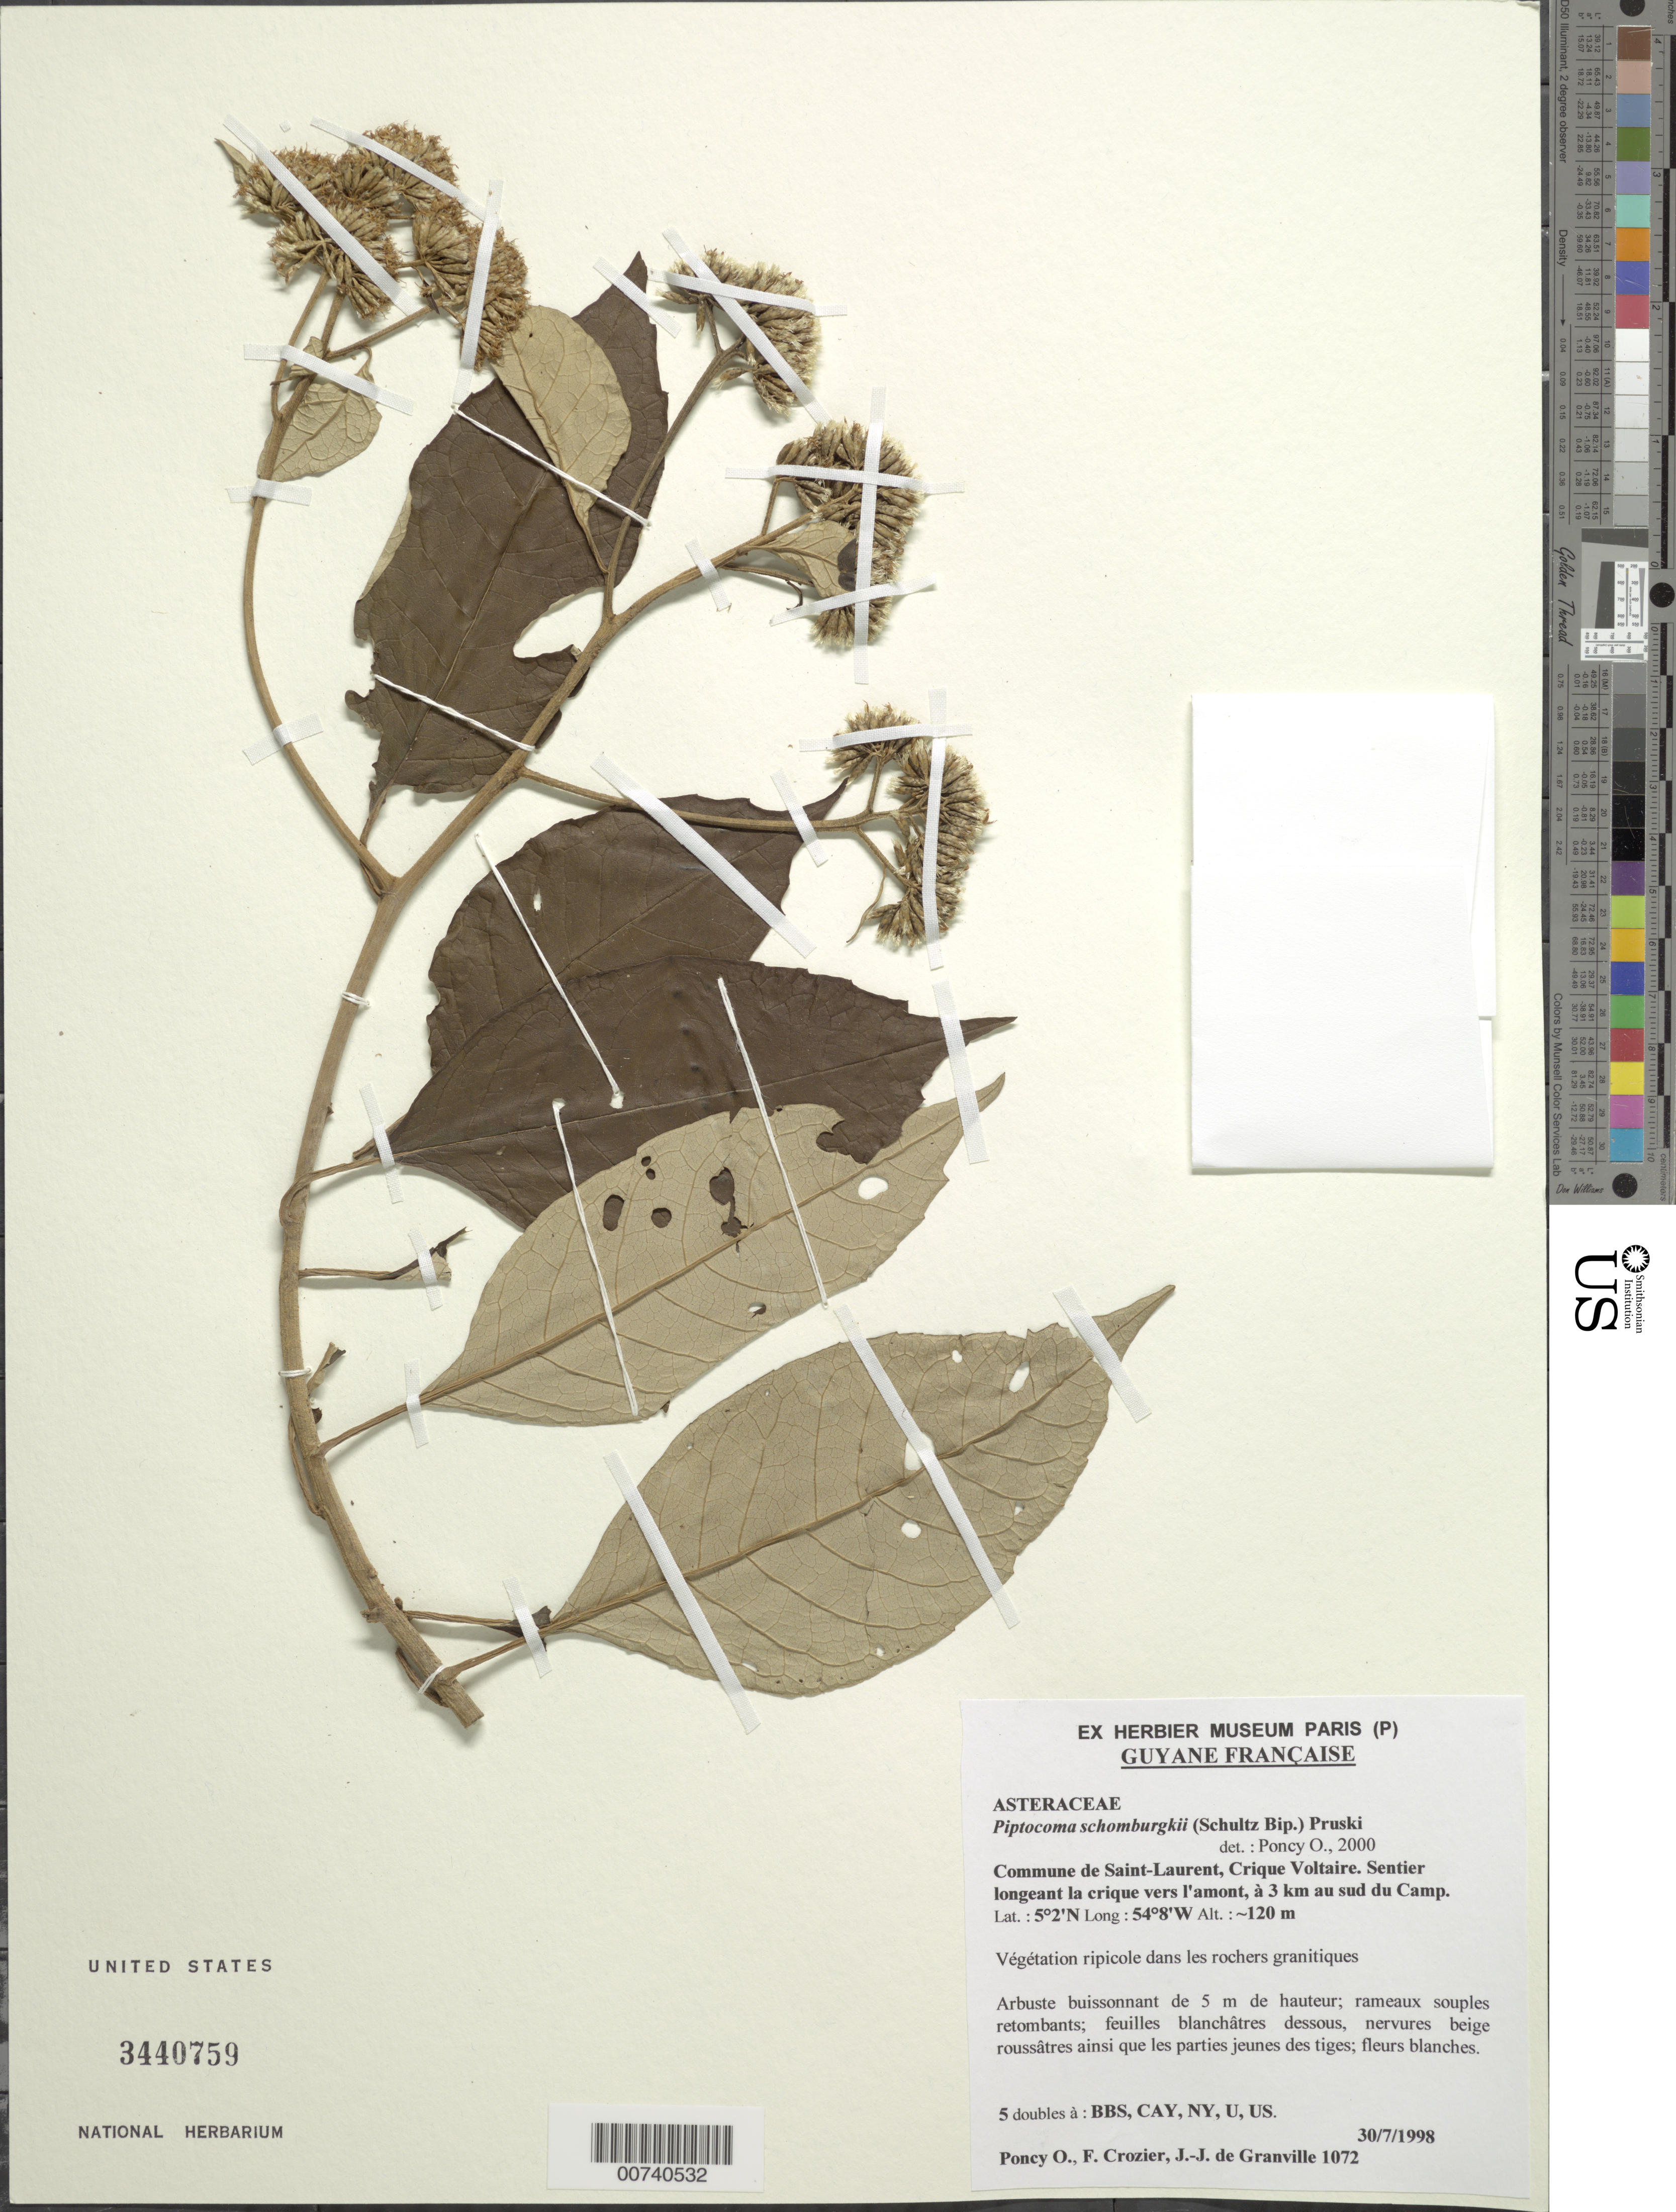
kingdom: Plantae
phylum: Tracheophyta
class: Magnoliopsida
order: Asterales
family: Asteraceae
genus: Piptocoma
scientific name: Piptocoma schomburgkii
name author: (Sch. Bip.) Pruski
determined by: Poncy, O.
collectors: O. Poncy, F. Crozier & J.-J. de Granville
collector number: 1072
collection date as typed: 30-Jul-98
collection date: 1998-07-30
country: French Guiana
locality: Commune de Saint Laurent du Maroni, Crique Volatire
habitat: Riparian vegetation on granitic rocks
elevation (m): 120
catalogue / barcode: US 3440759